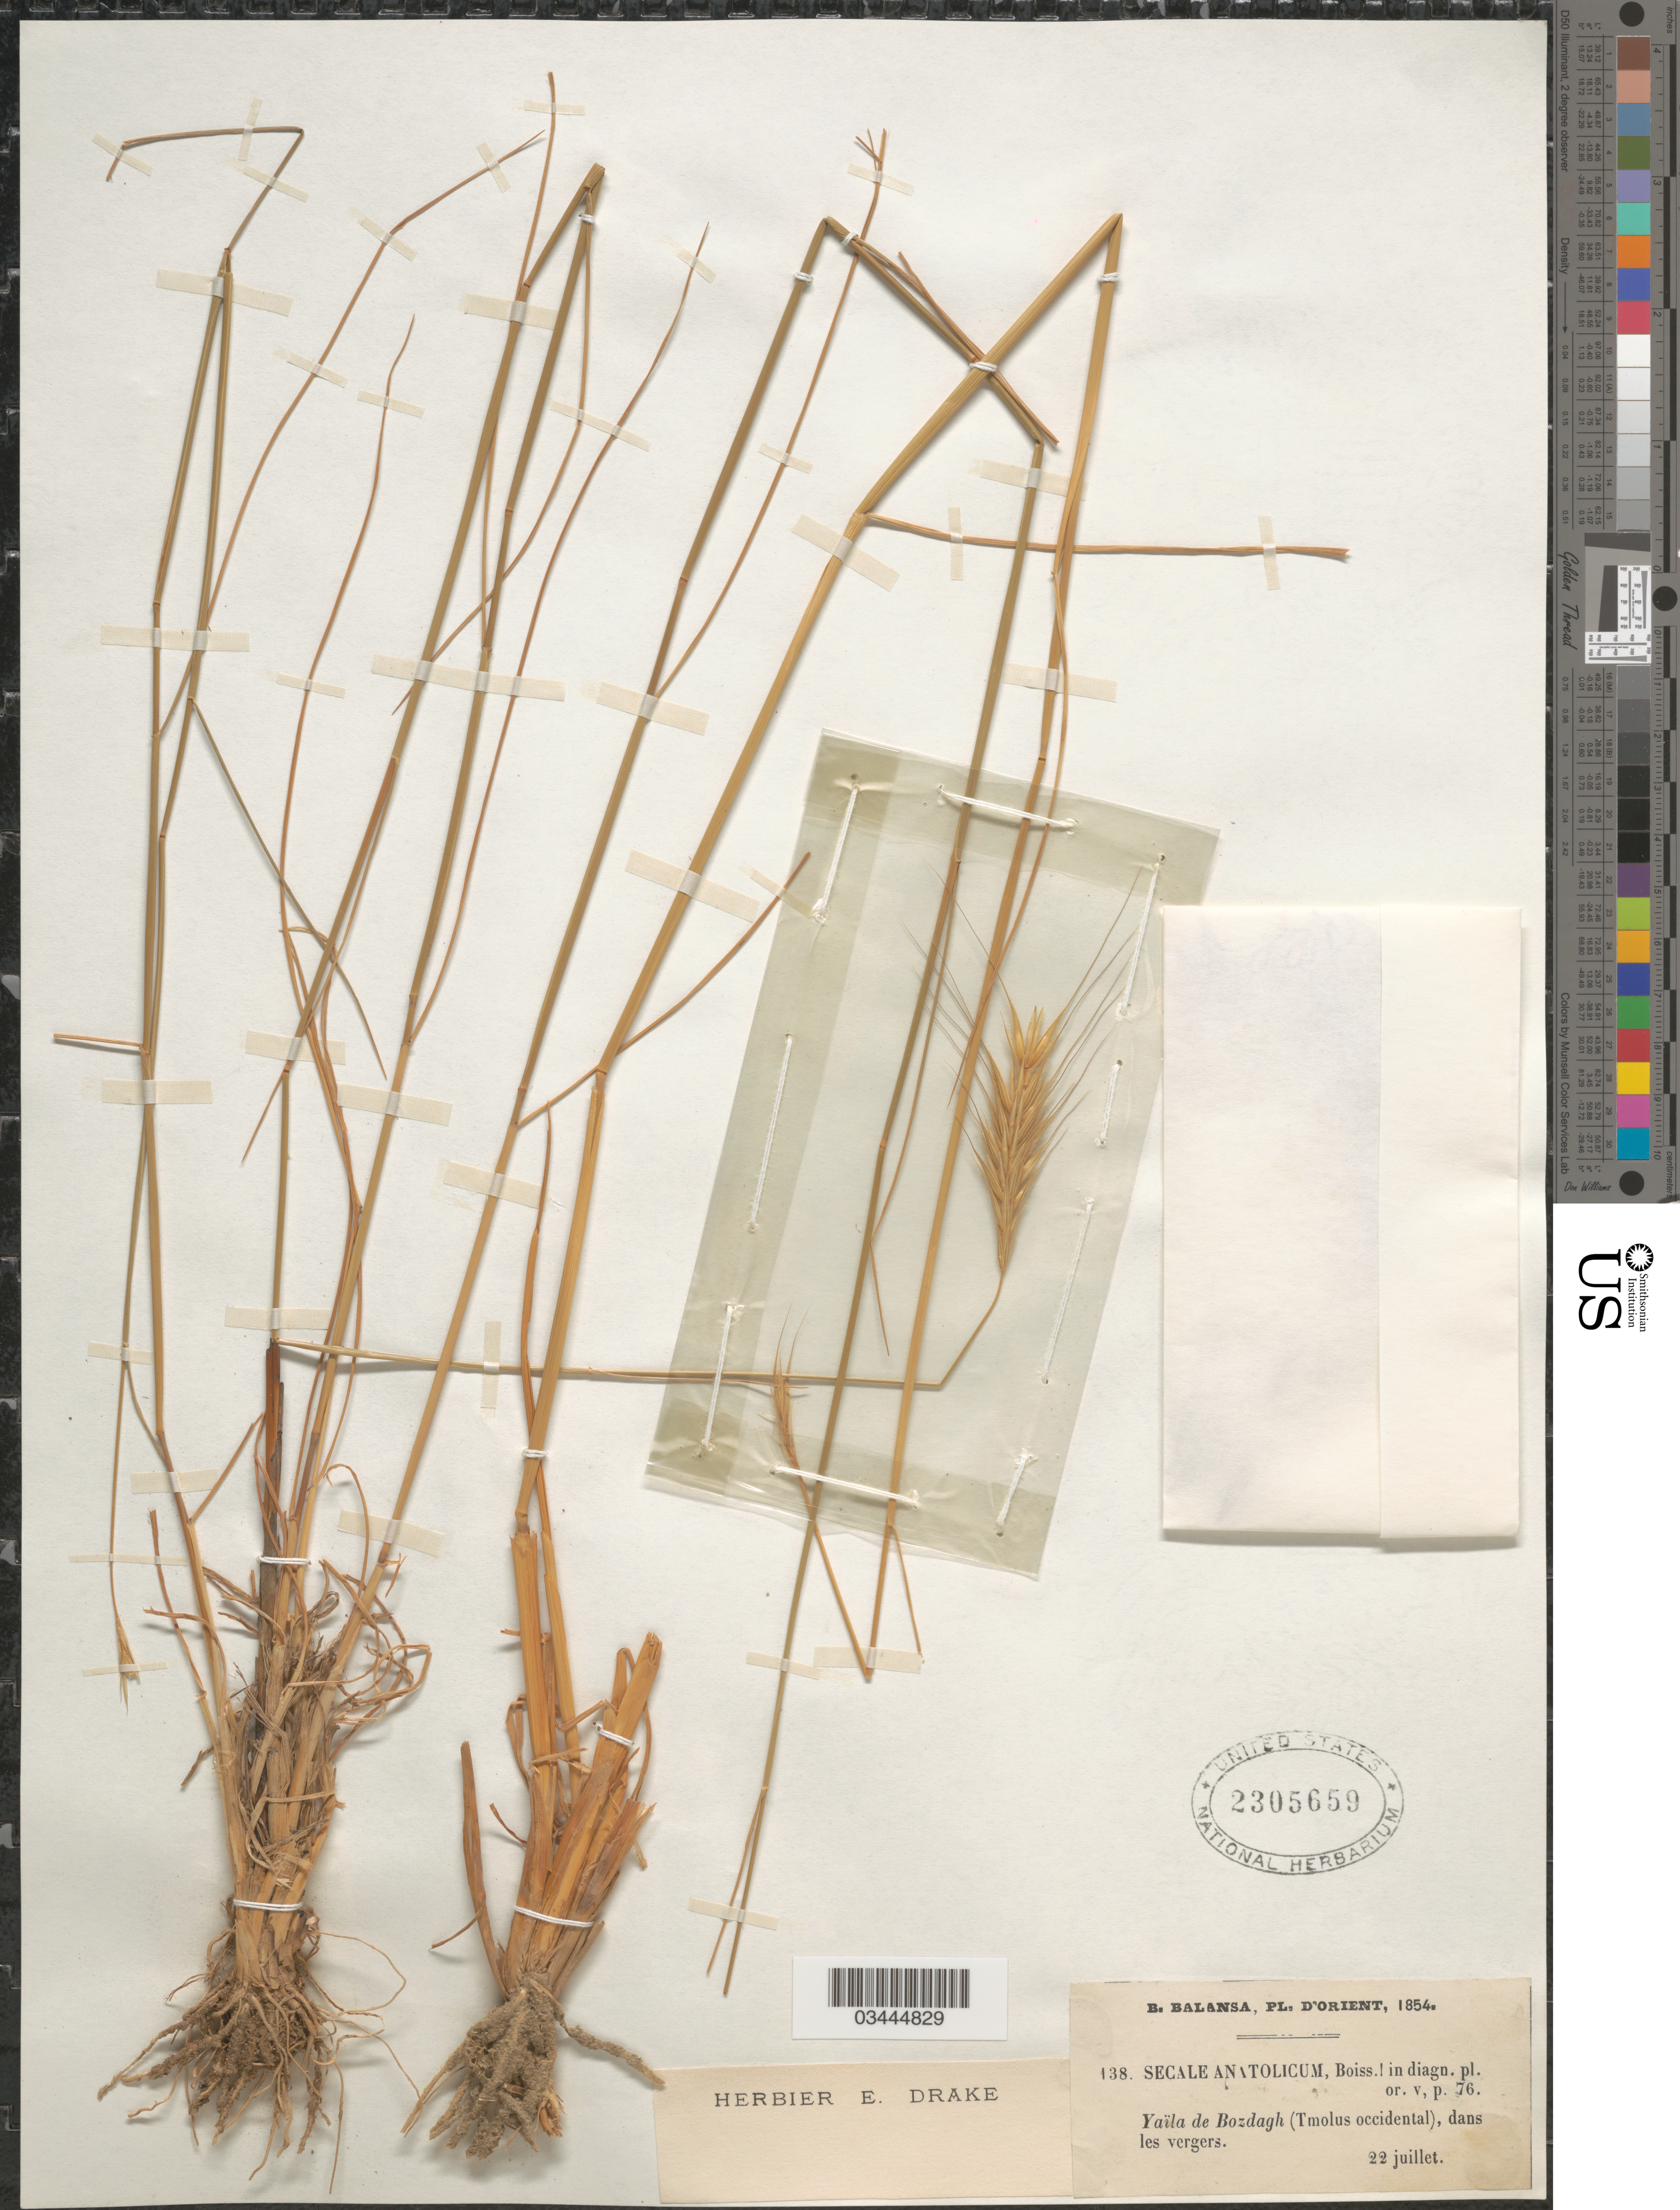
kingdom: Plantae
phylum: Tracheophyta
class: Liliopsida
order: Poales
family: Poaceae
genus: Secale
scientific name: Secale anatolicum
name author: Boiss.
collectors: B. Balansa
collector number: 138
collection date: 1854-07-22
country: Turkey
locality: Orient. Yaïla de Bozdagh (Tmolus occidental), dans les vergers.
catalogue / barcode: US 2305659